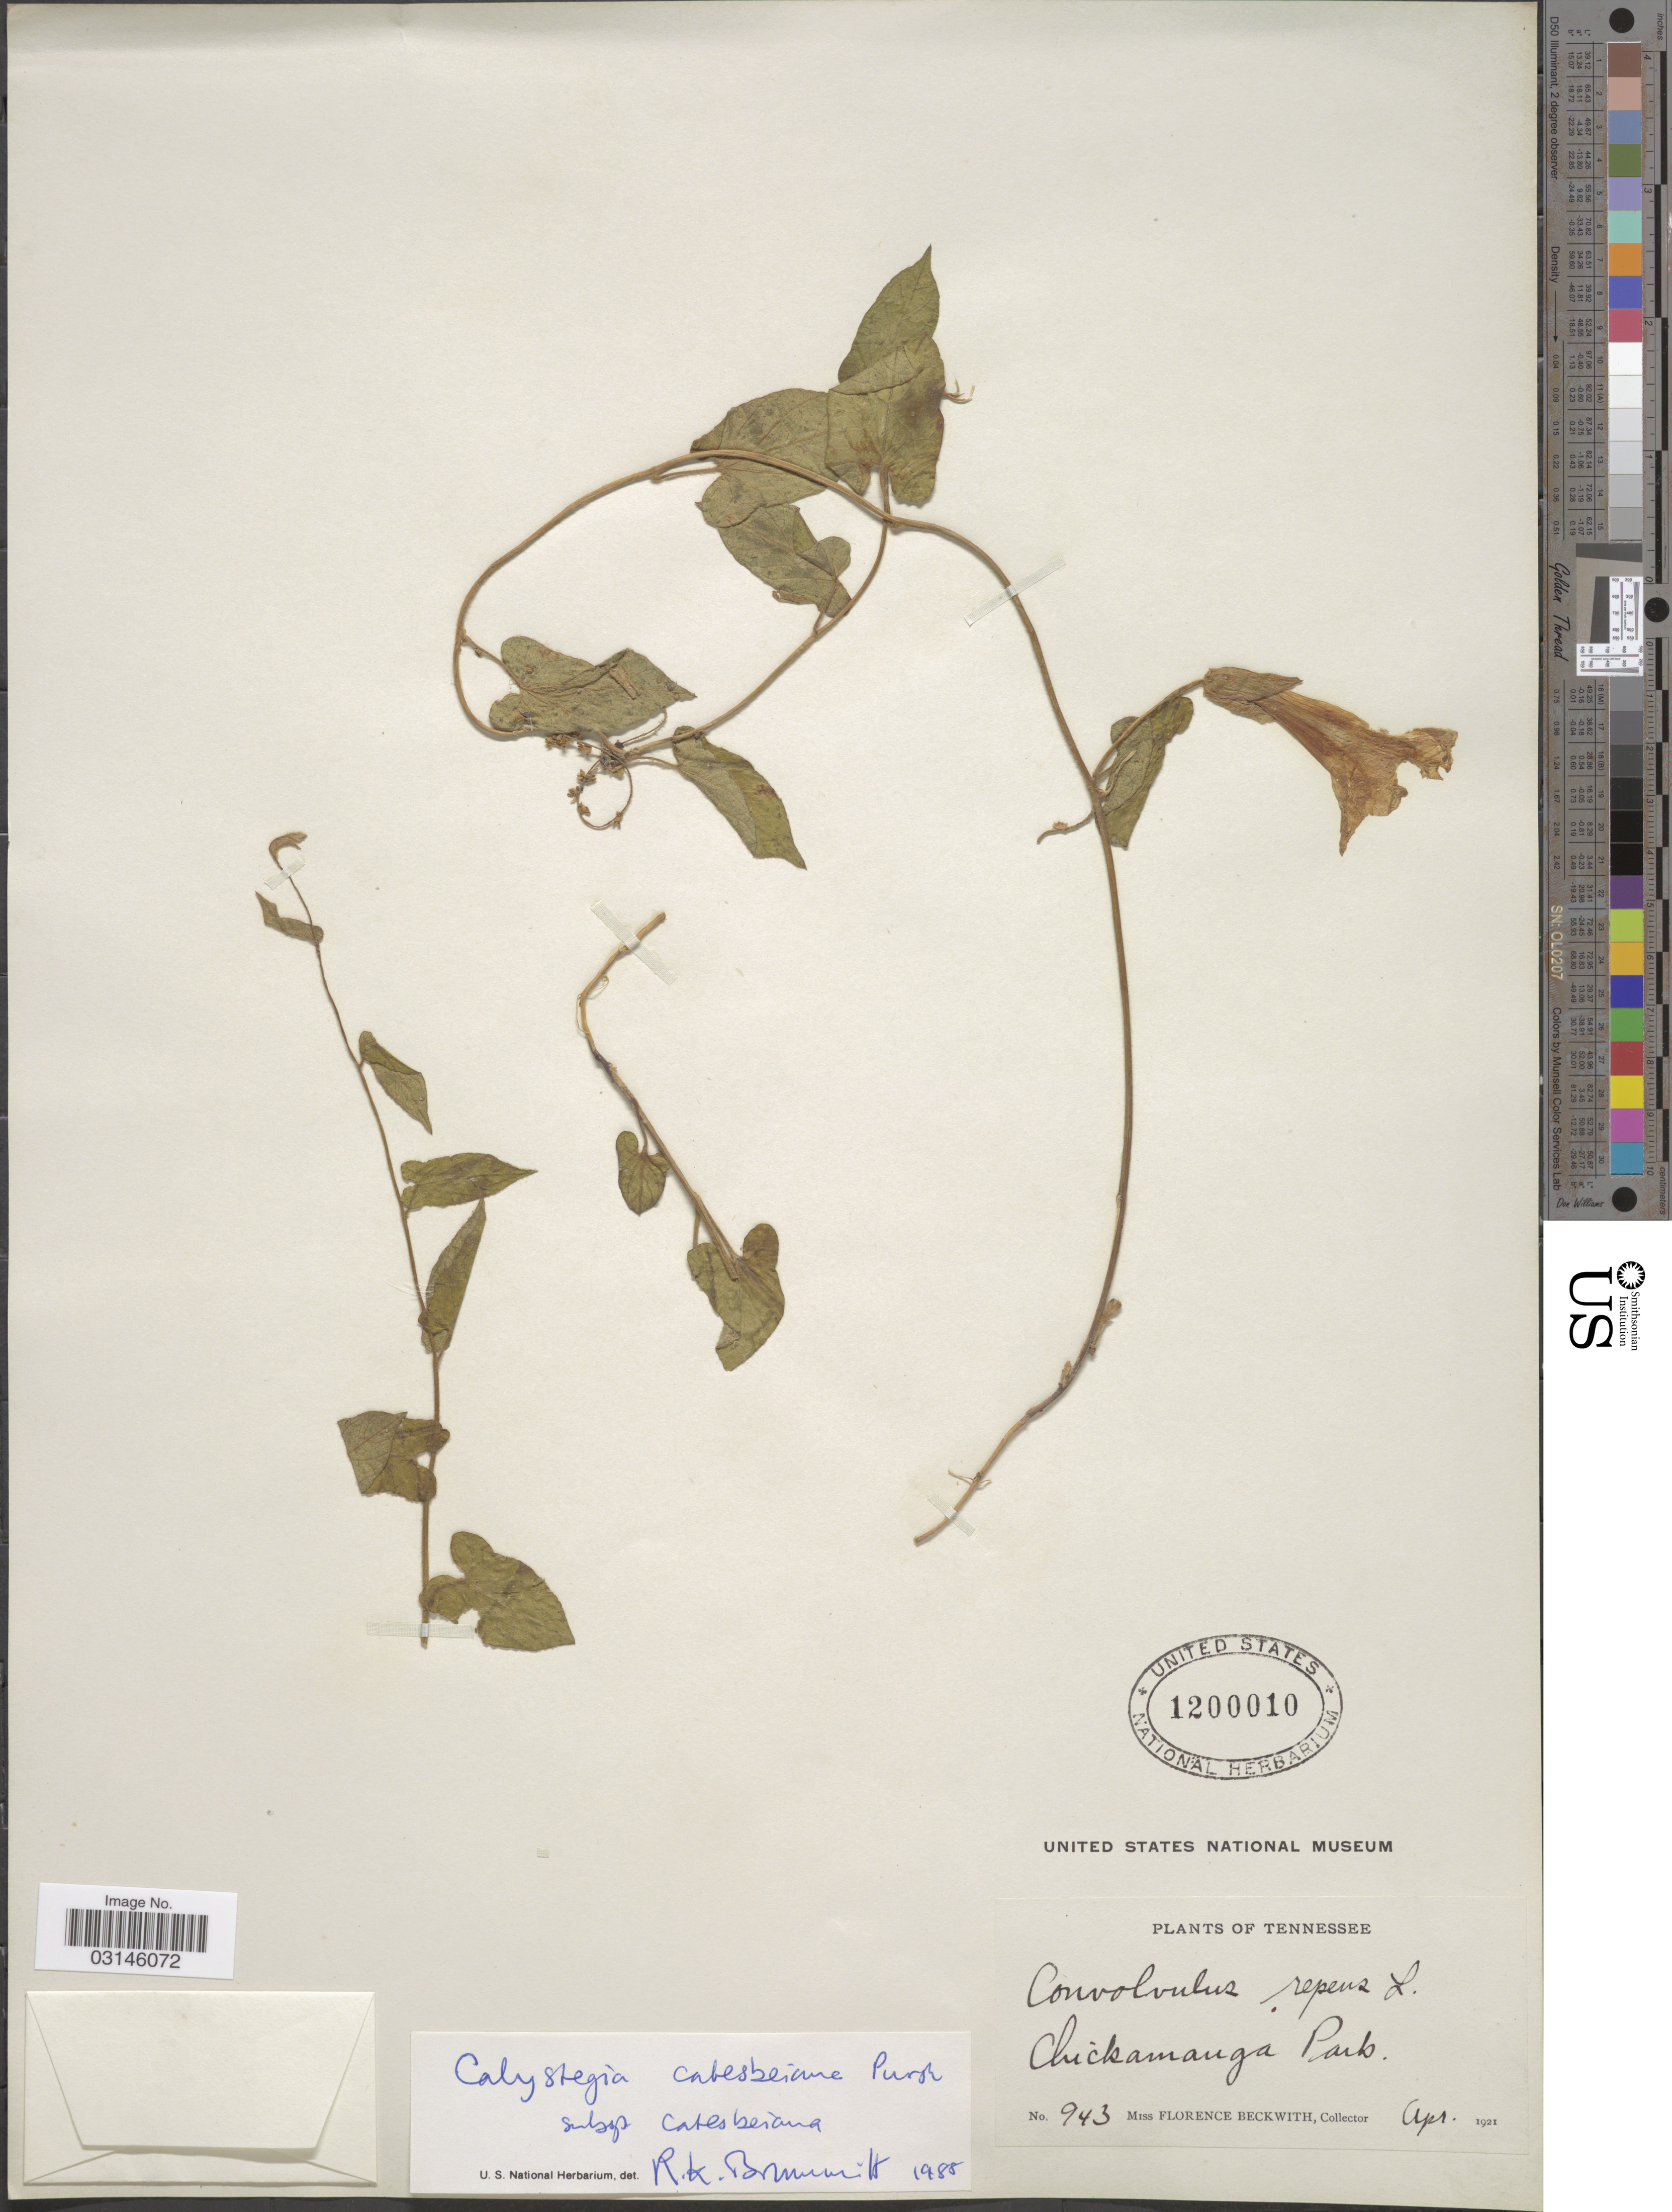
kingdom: Plantae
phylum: Tracheophyta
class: Magnoliopsida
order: Solanales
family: Convolvulaceae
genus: Calystegia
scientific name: Calystegia catesbeiana subsp. catesbeiana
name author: Brummitt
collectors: F. Beckwith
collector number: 943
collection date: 1921-04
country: United States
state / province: Tennessee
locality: Chickamanga Park.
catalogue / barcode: US 1200010